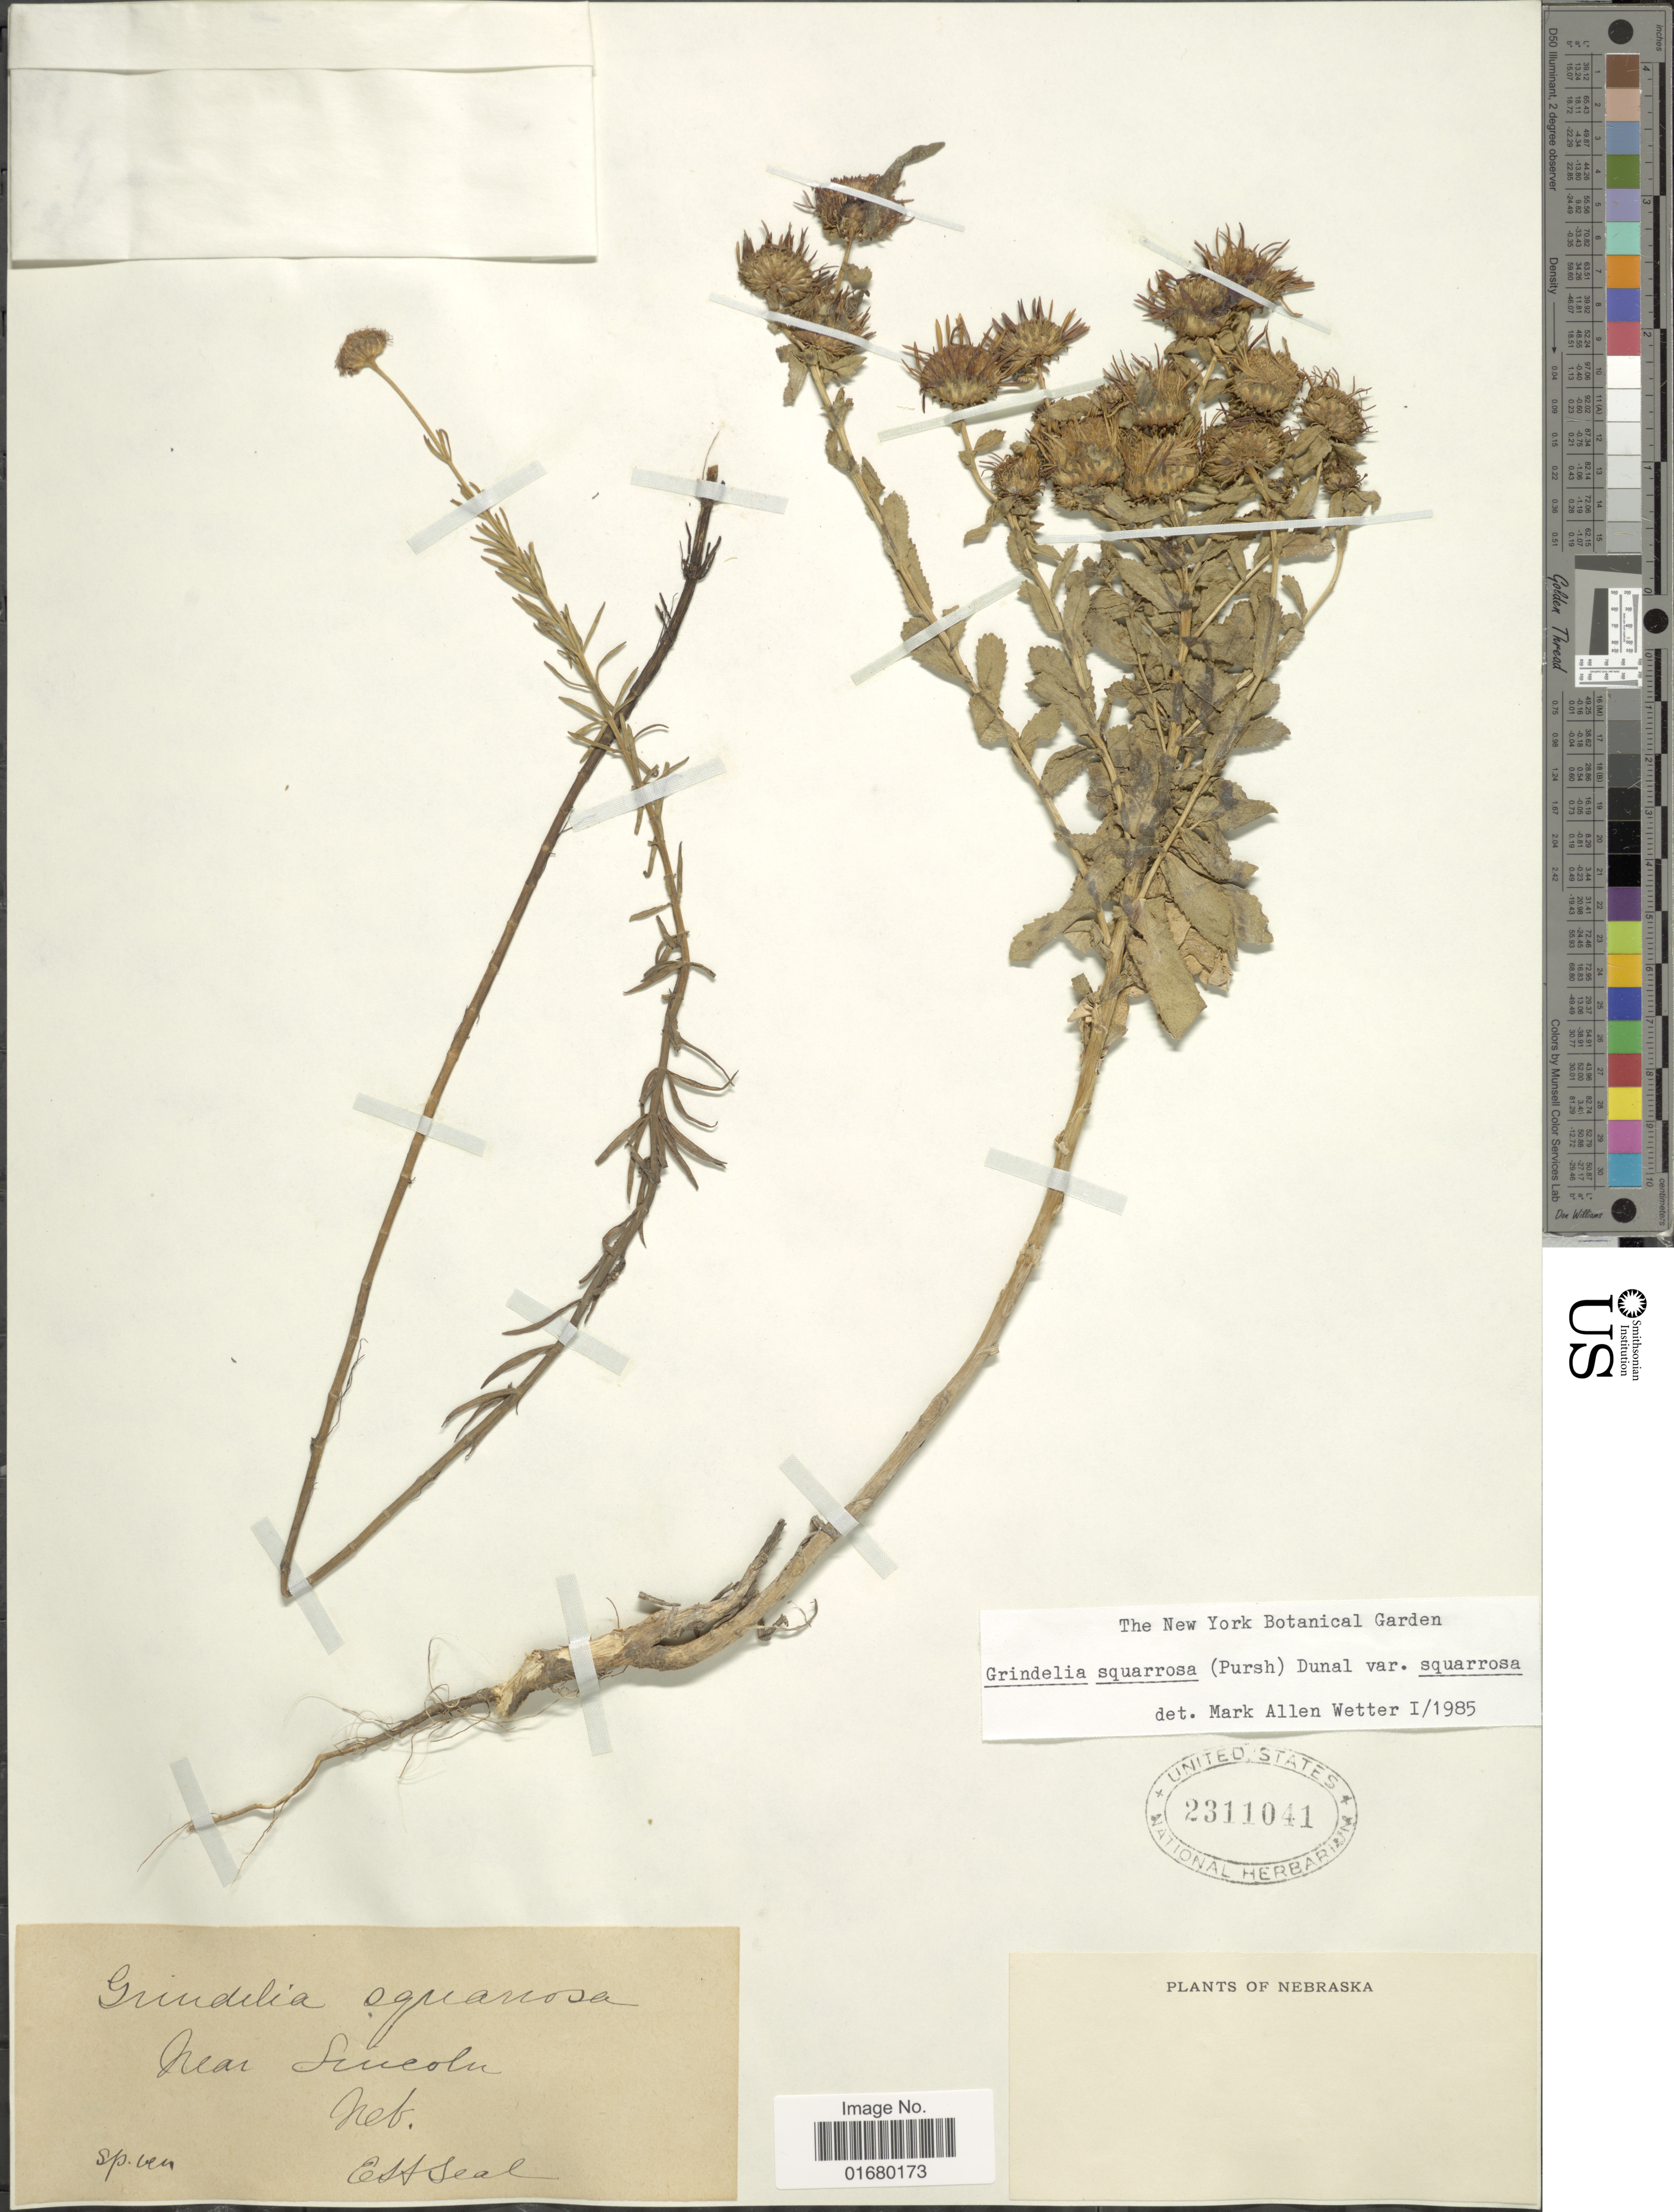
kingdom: Plantae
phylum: Tracheophyta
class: Magnoliopsida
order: Asterales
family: Asteraceae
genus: Grindelia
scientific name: Grindelia squarrosa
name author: (Pursh) Dunal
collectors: E. Seal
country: United States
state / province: Nebraska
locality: Near Sineoln.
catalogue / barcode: US 2311041